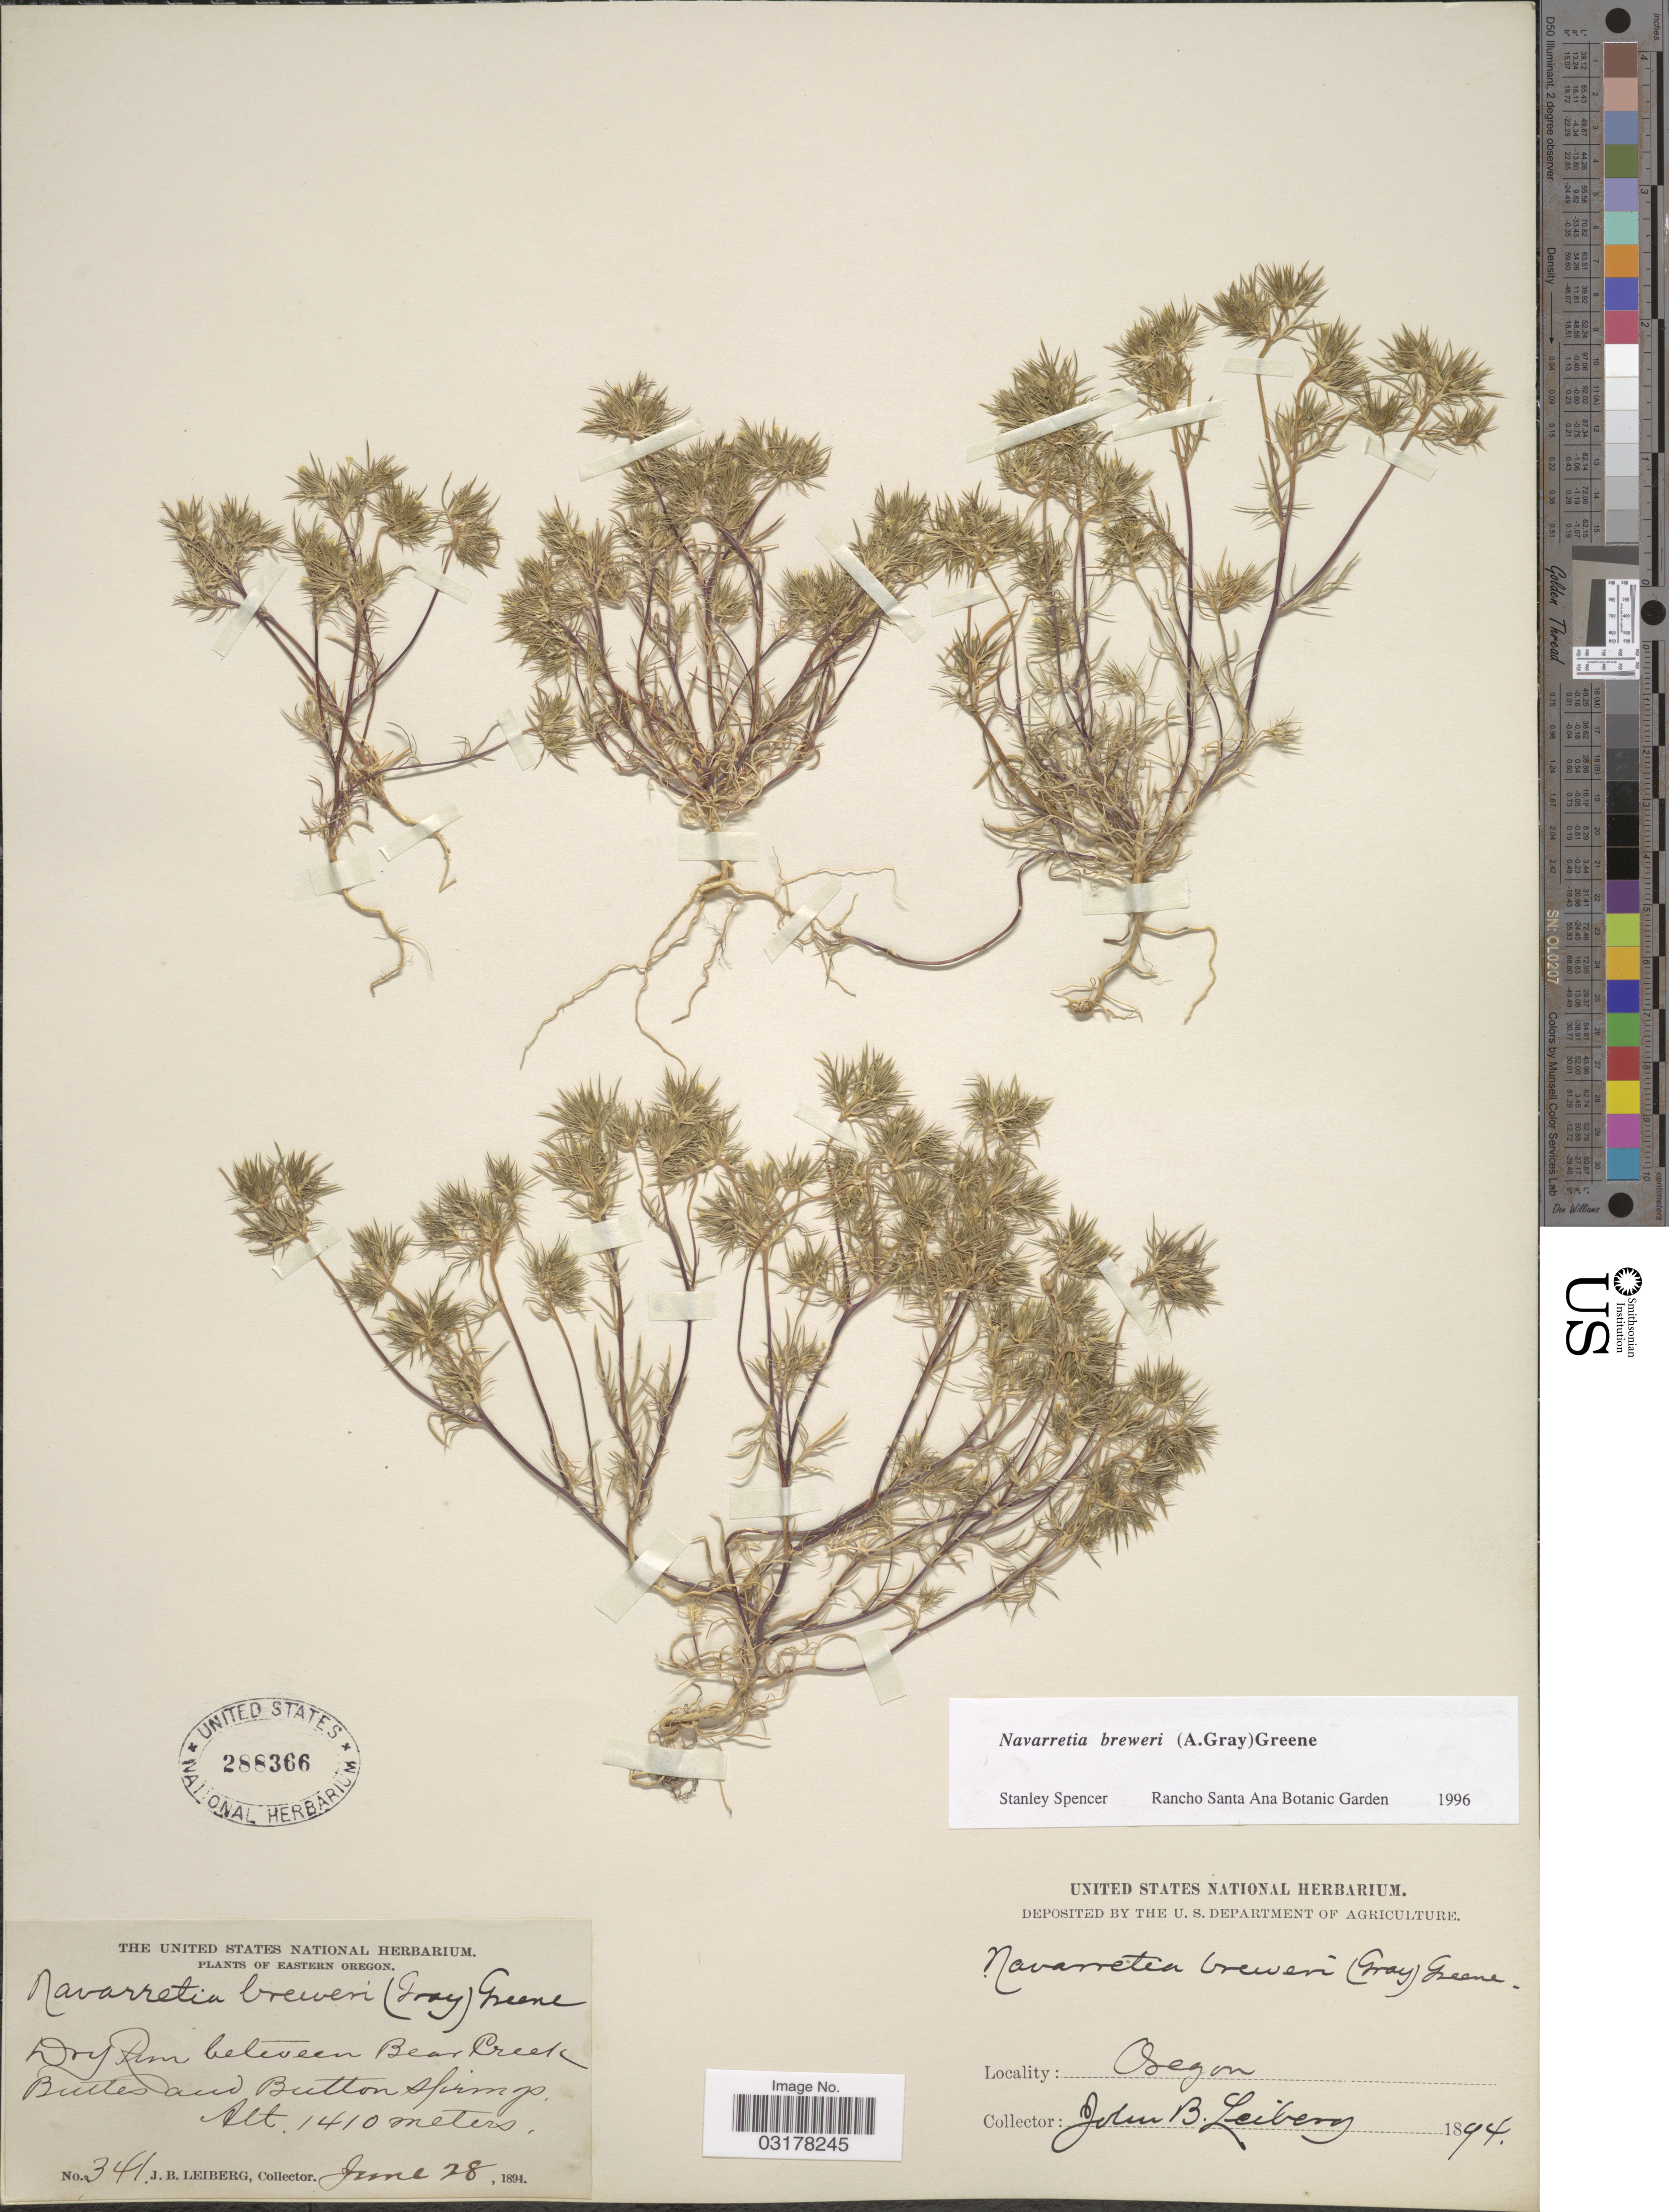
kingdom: Plantae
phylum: Tracheophyta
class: Magnoliopsida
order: Ericales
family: Polemoniaceae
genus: Navarretia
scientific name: Navarretia breweri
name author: (A. Gray) Greene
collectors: J. Leiberg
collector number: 341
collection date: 1894-06-28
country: United States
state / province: Oregon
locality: Eastern Oregon. Dry rim between Bear Creek Buttes and Button Springs.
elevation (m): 1410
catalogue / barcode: US 288366